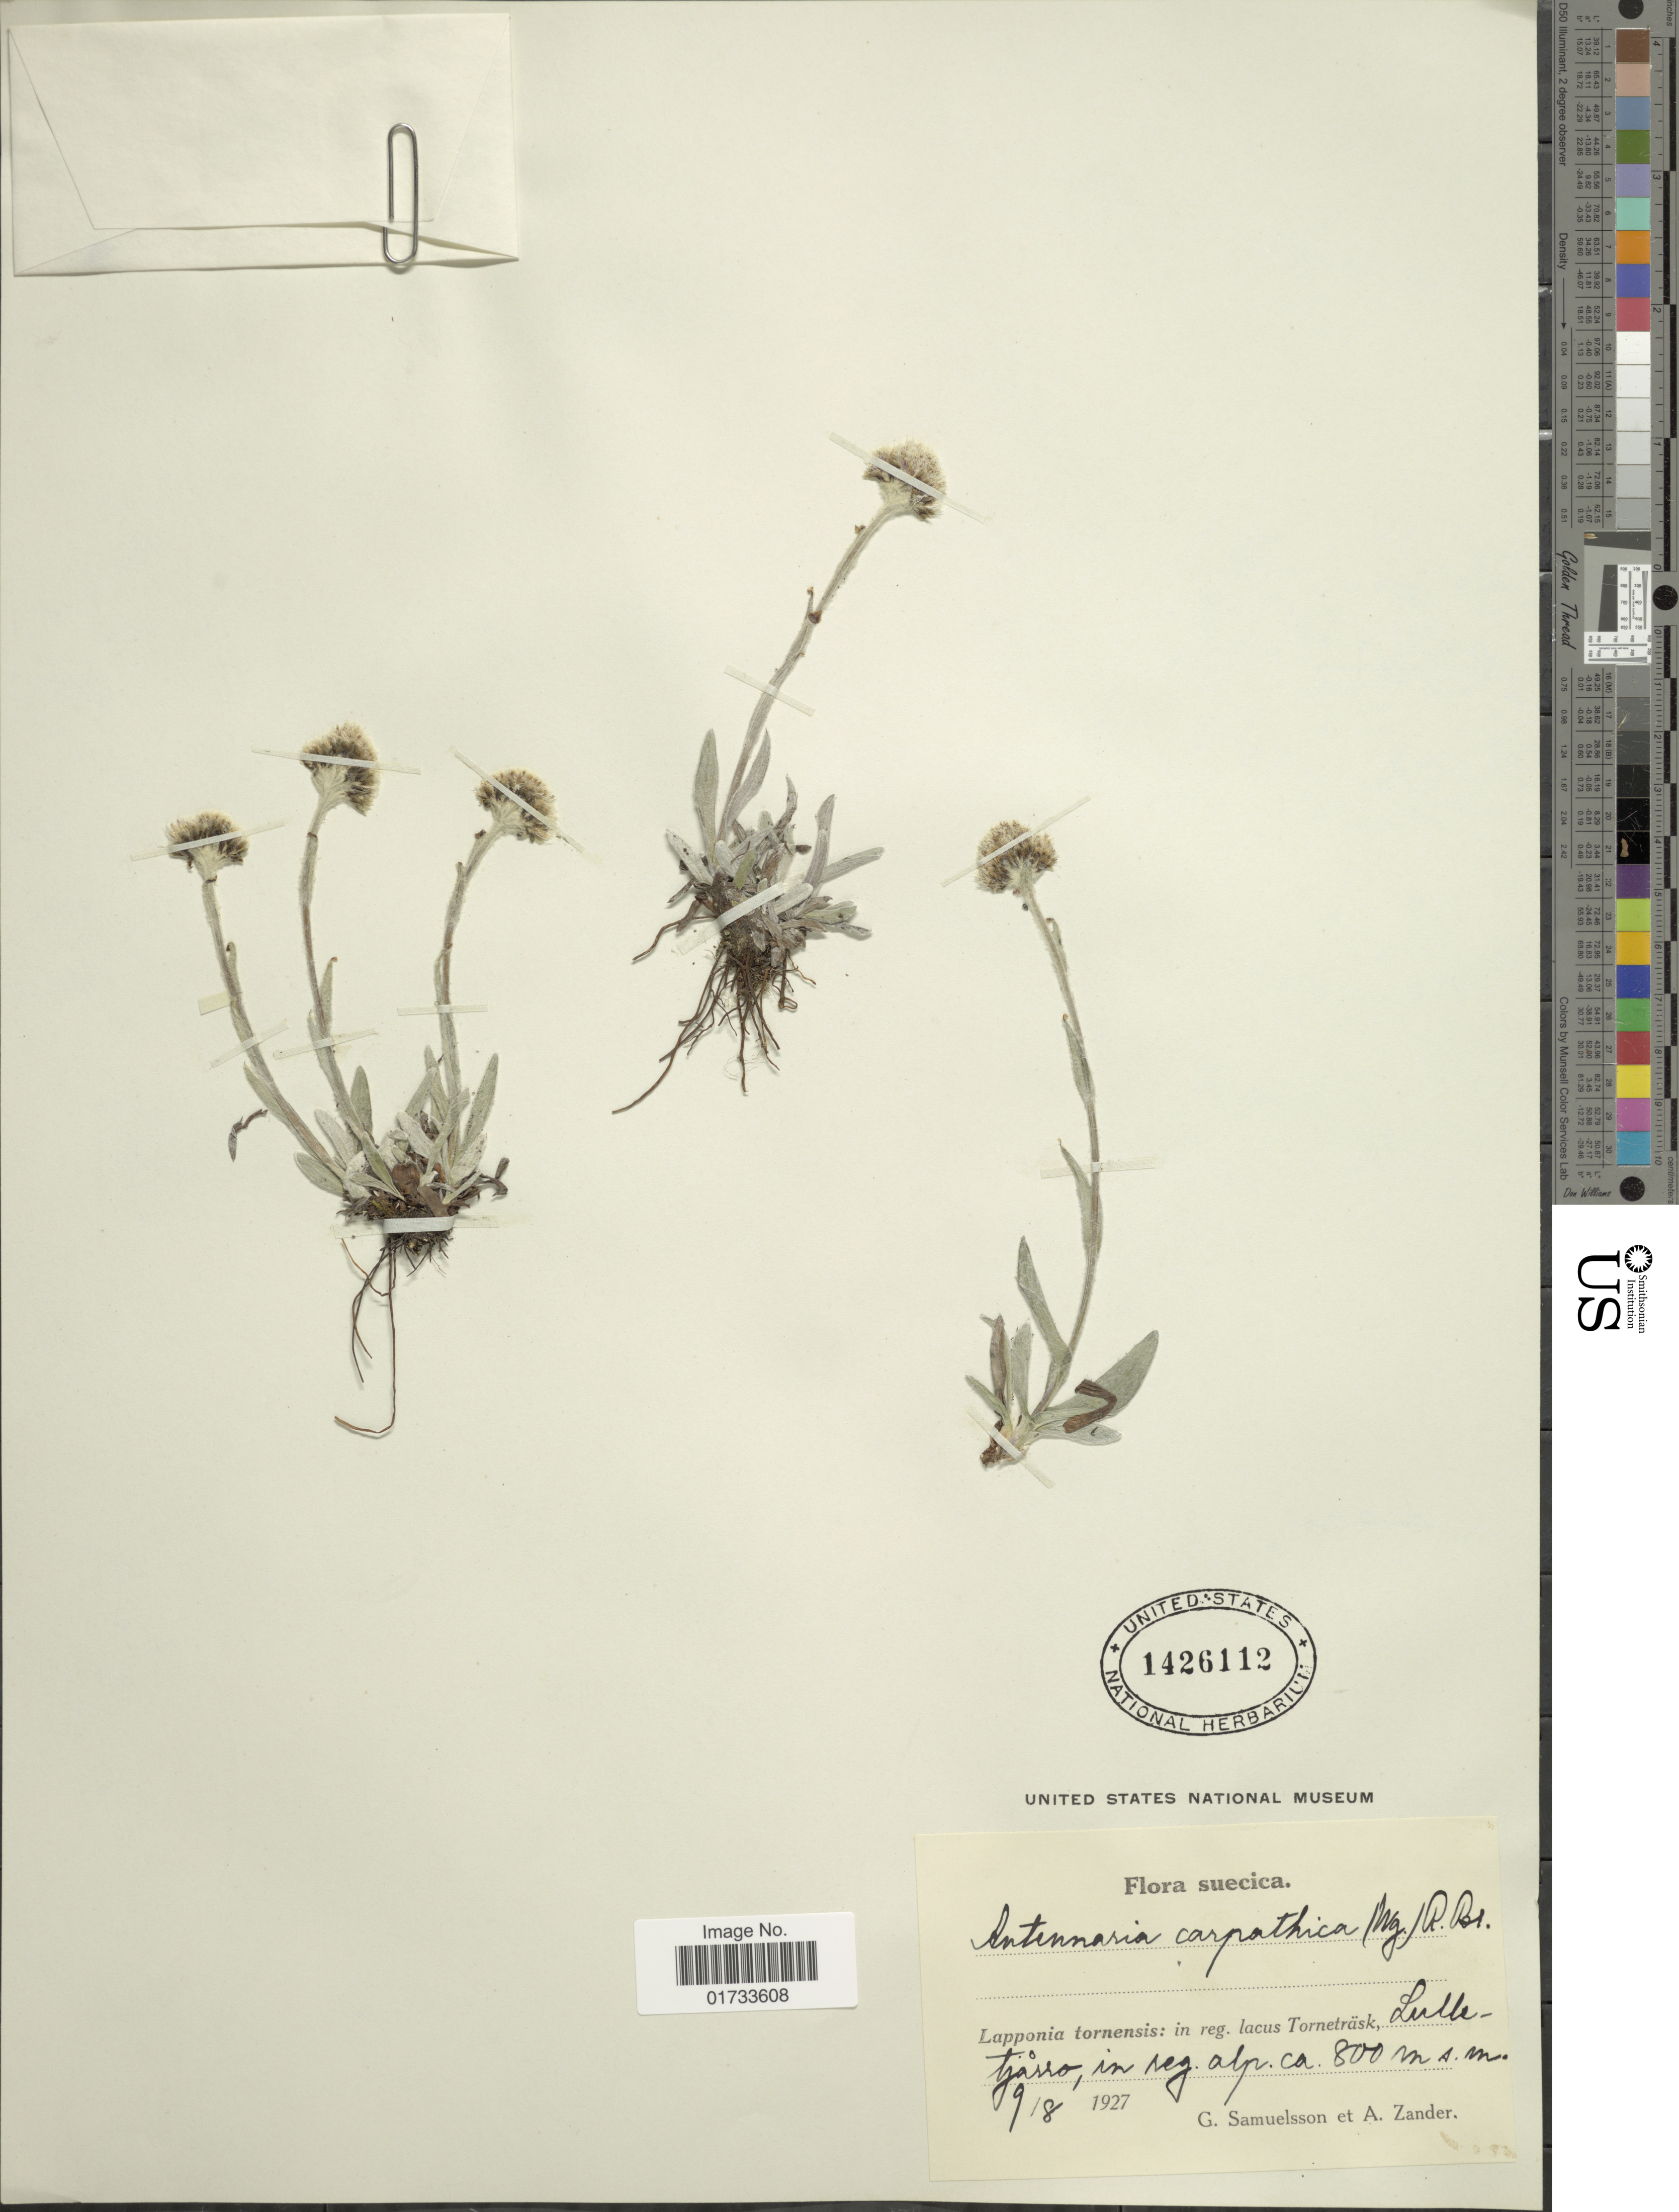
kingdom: Plantae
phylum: Tracheophyta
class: Magnoliopsida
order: Asterales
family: Asteraceae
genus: Antennaria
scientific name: Antennaria carpatica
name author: (Wahlenb.) Williams & Fingerh.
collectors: G. Samuelsson & A. Zander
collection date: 1927-08-09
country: Sweden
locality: Lapponia tornensis: in reg lacus Torneträl, Lulletjarro, in reg. apr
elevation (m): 800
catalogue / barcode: US 1426112